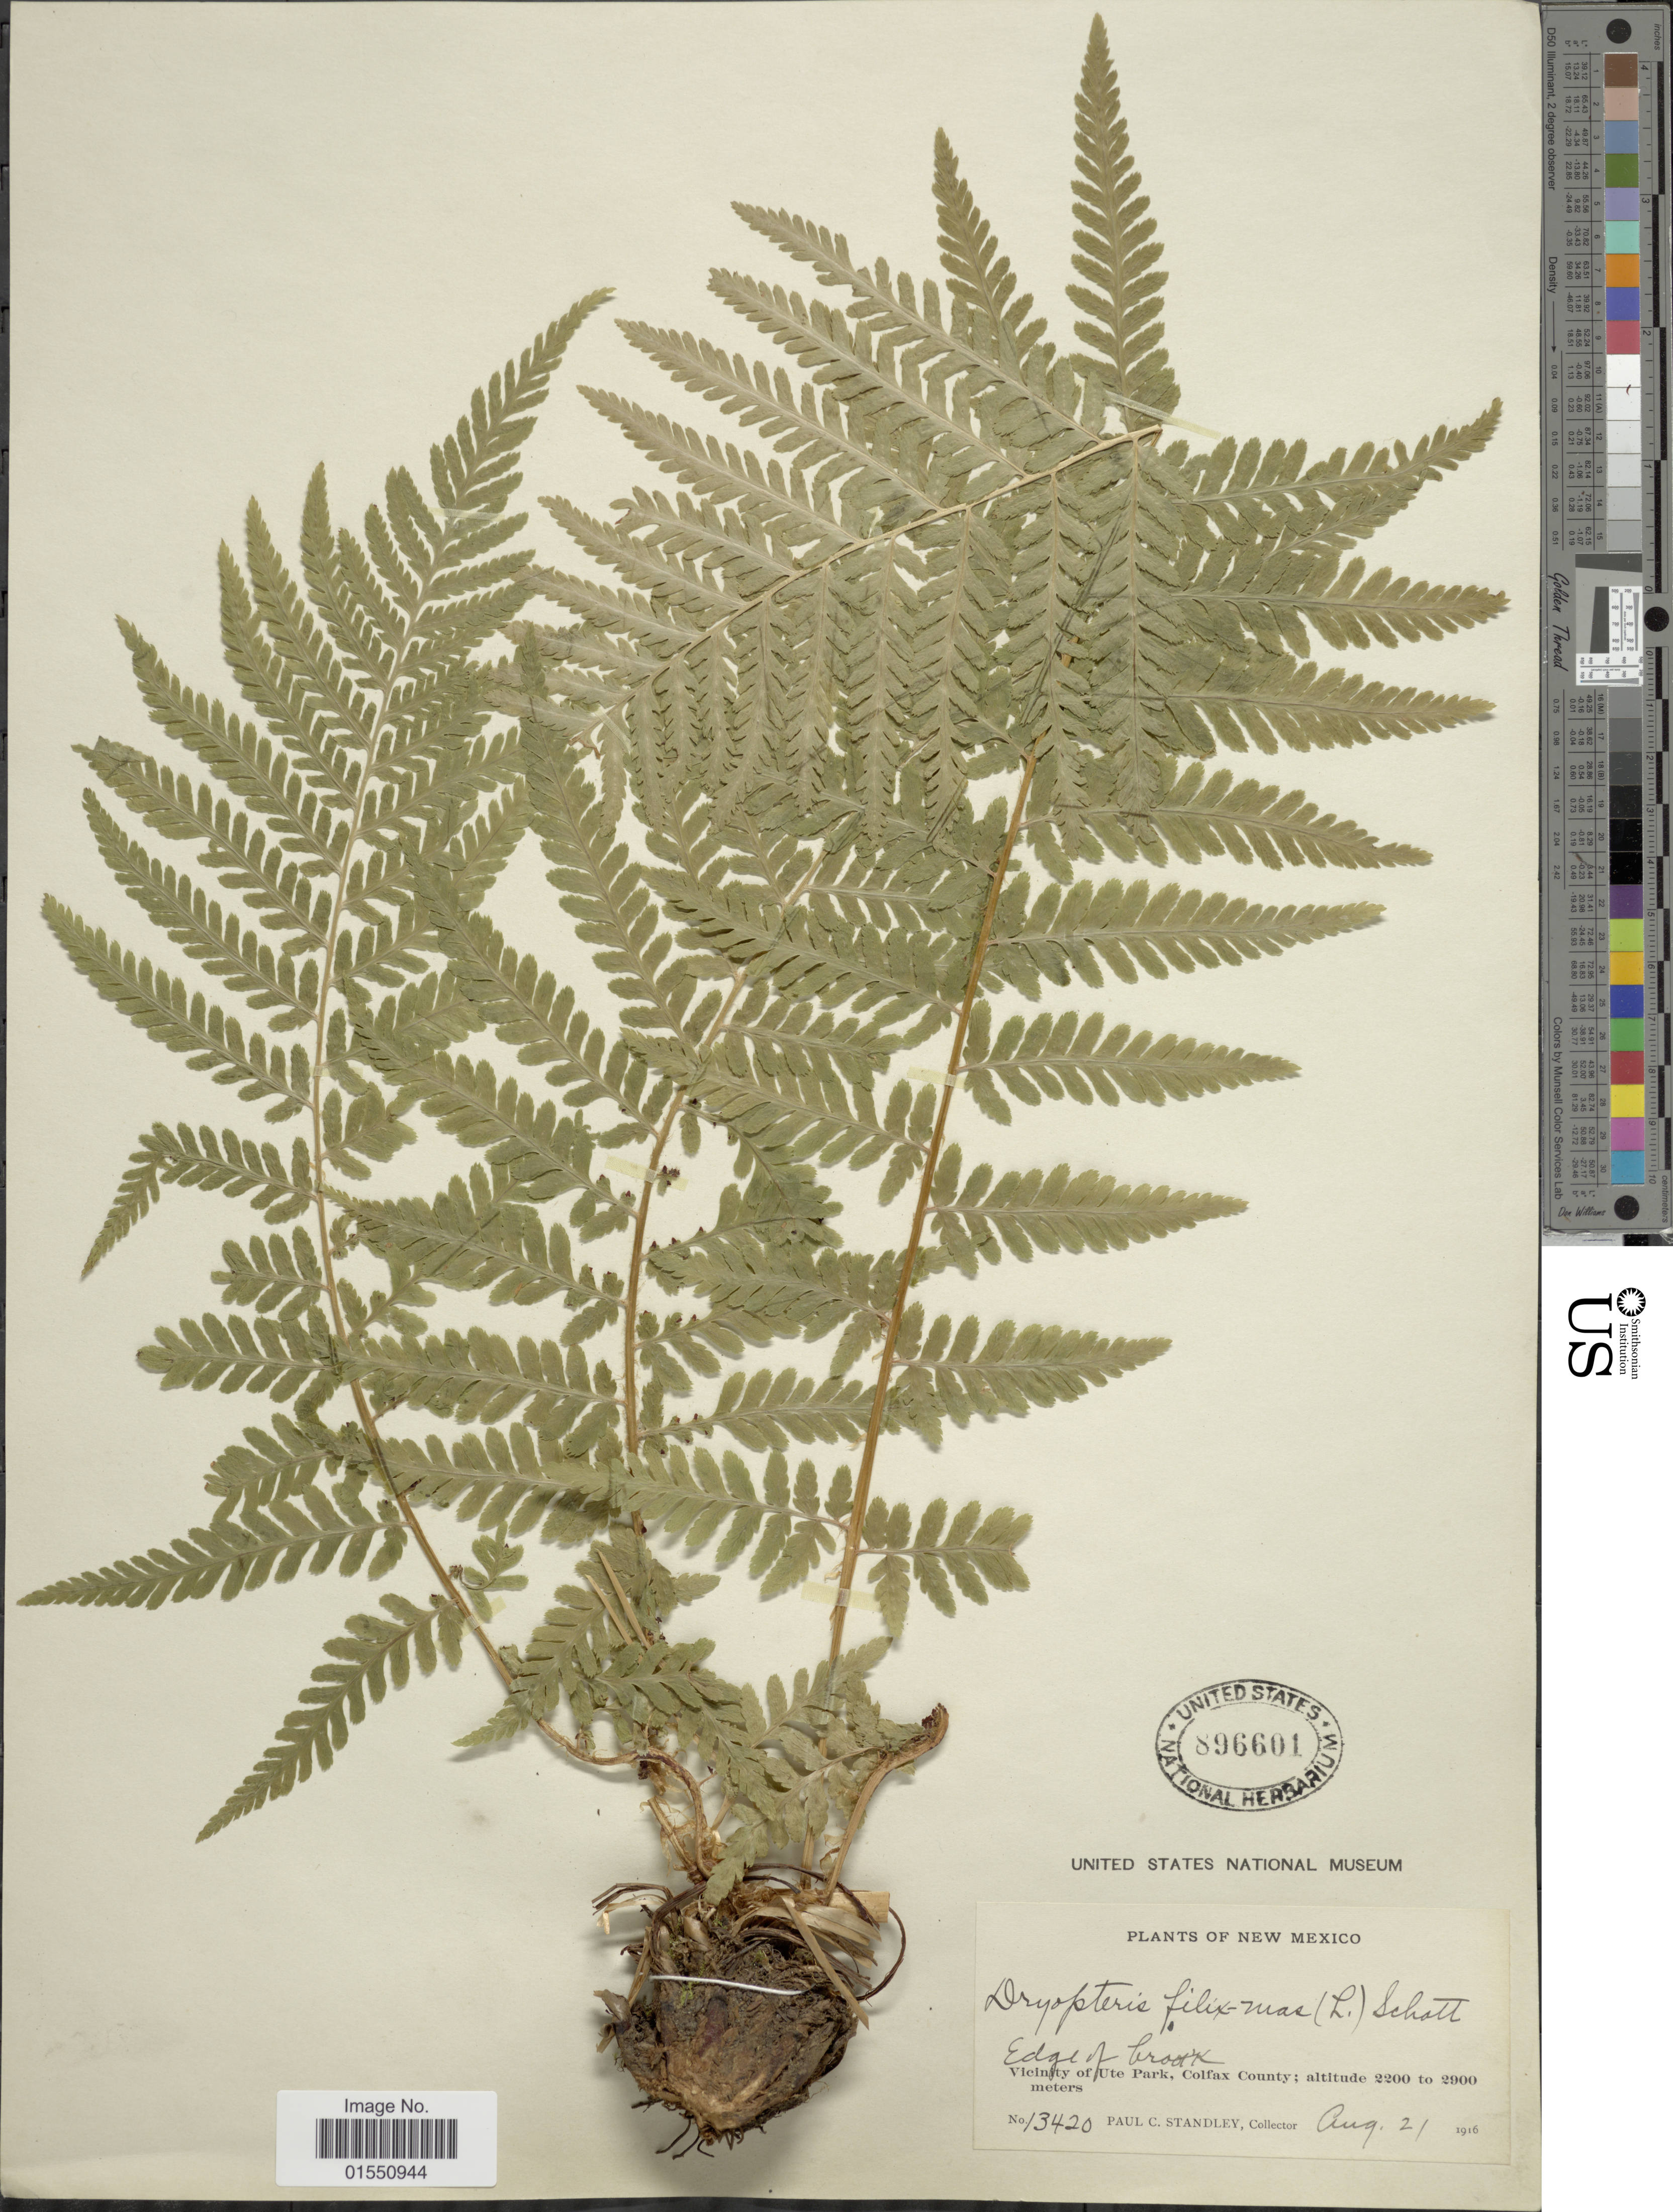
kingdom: Plantae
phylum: Tracheophyta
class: Polypodiopsida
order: Polypodiales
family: Dryopteridaceae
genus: Dryopteris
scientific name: Dryopteris filix-mas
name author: (L.) Schott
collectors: P. C. Standley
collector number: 13420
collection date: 1916-08-21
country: United States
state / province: New Mexico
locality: Vicinity of Ute Park, Colfax County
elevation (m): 2200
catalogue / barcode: US 896601